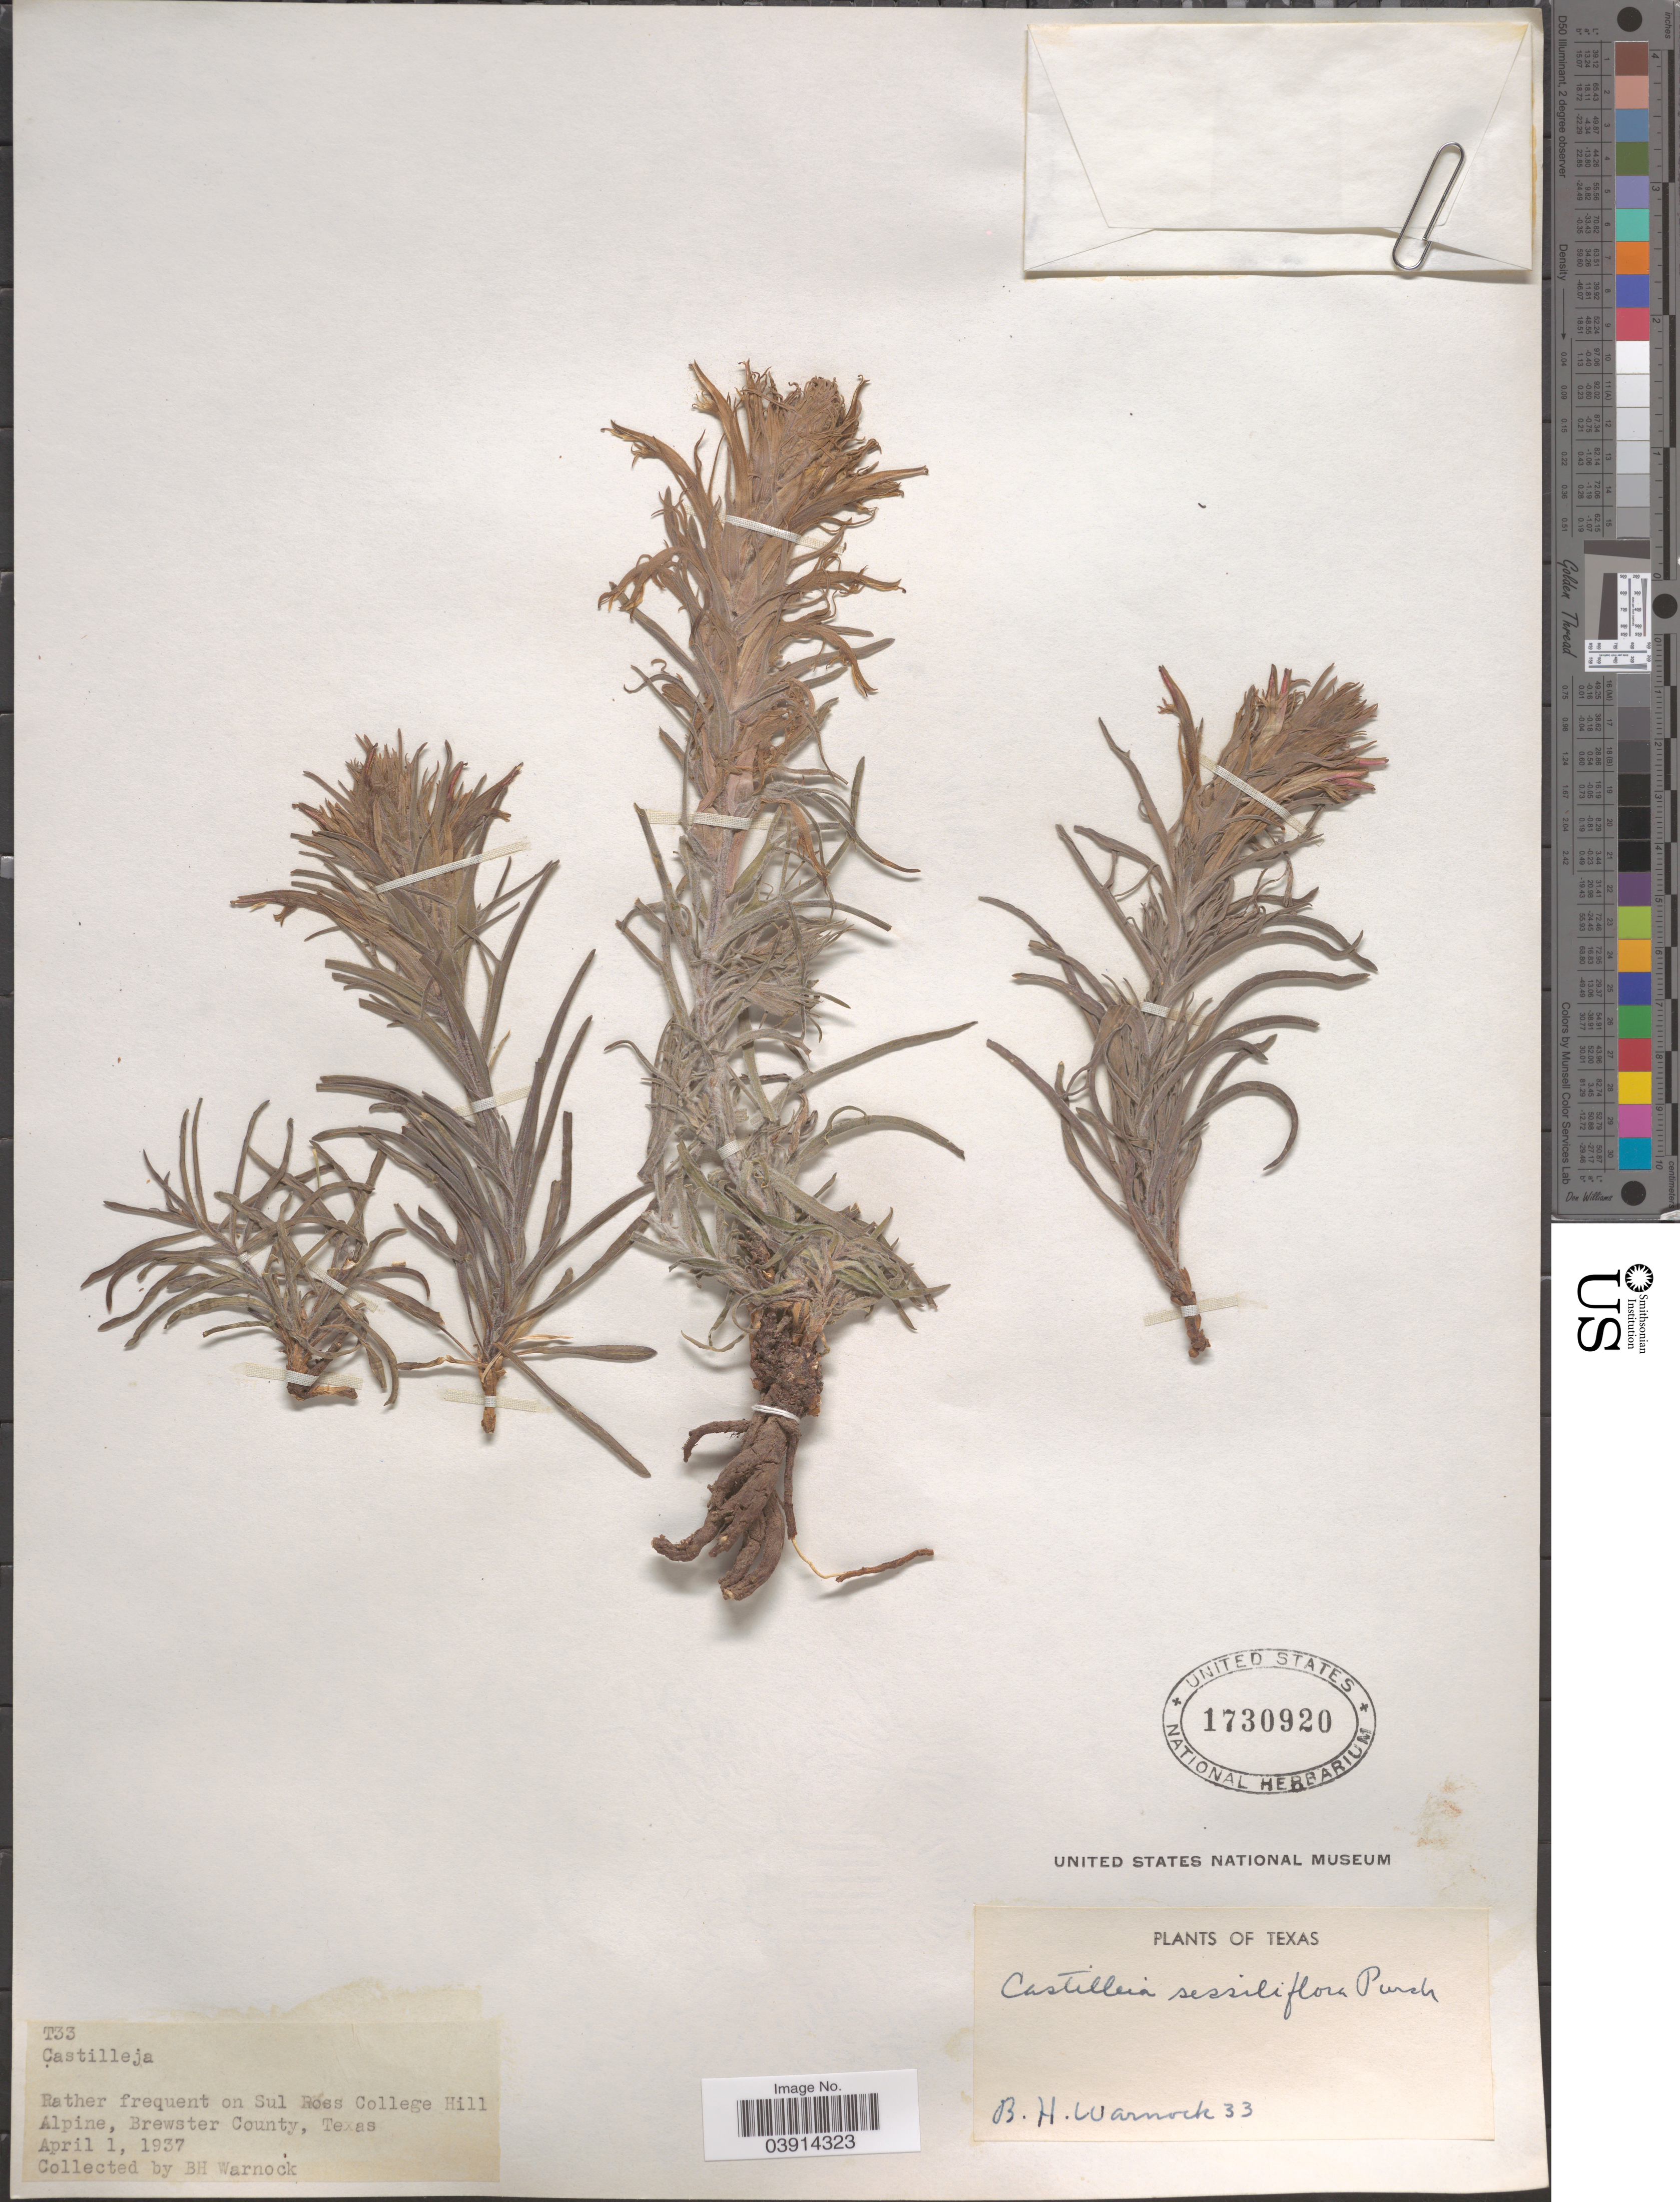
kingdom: Plantae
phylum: Tracheophyta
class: Magnoliopsida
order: Lamiales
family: Orobanchaceae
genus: Castilleja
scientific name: Castilleja sessiliflora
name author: Pursh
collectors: B. H. Warnock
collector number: T33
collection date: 1937-04-01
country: United States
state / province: Texas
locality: Rather frequent on Sul Ross College Hill Alpine, Brewster County.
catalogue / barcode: US 1730920